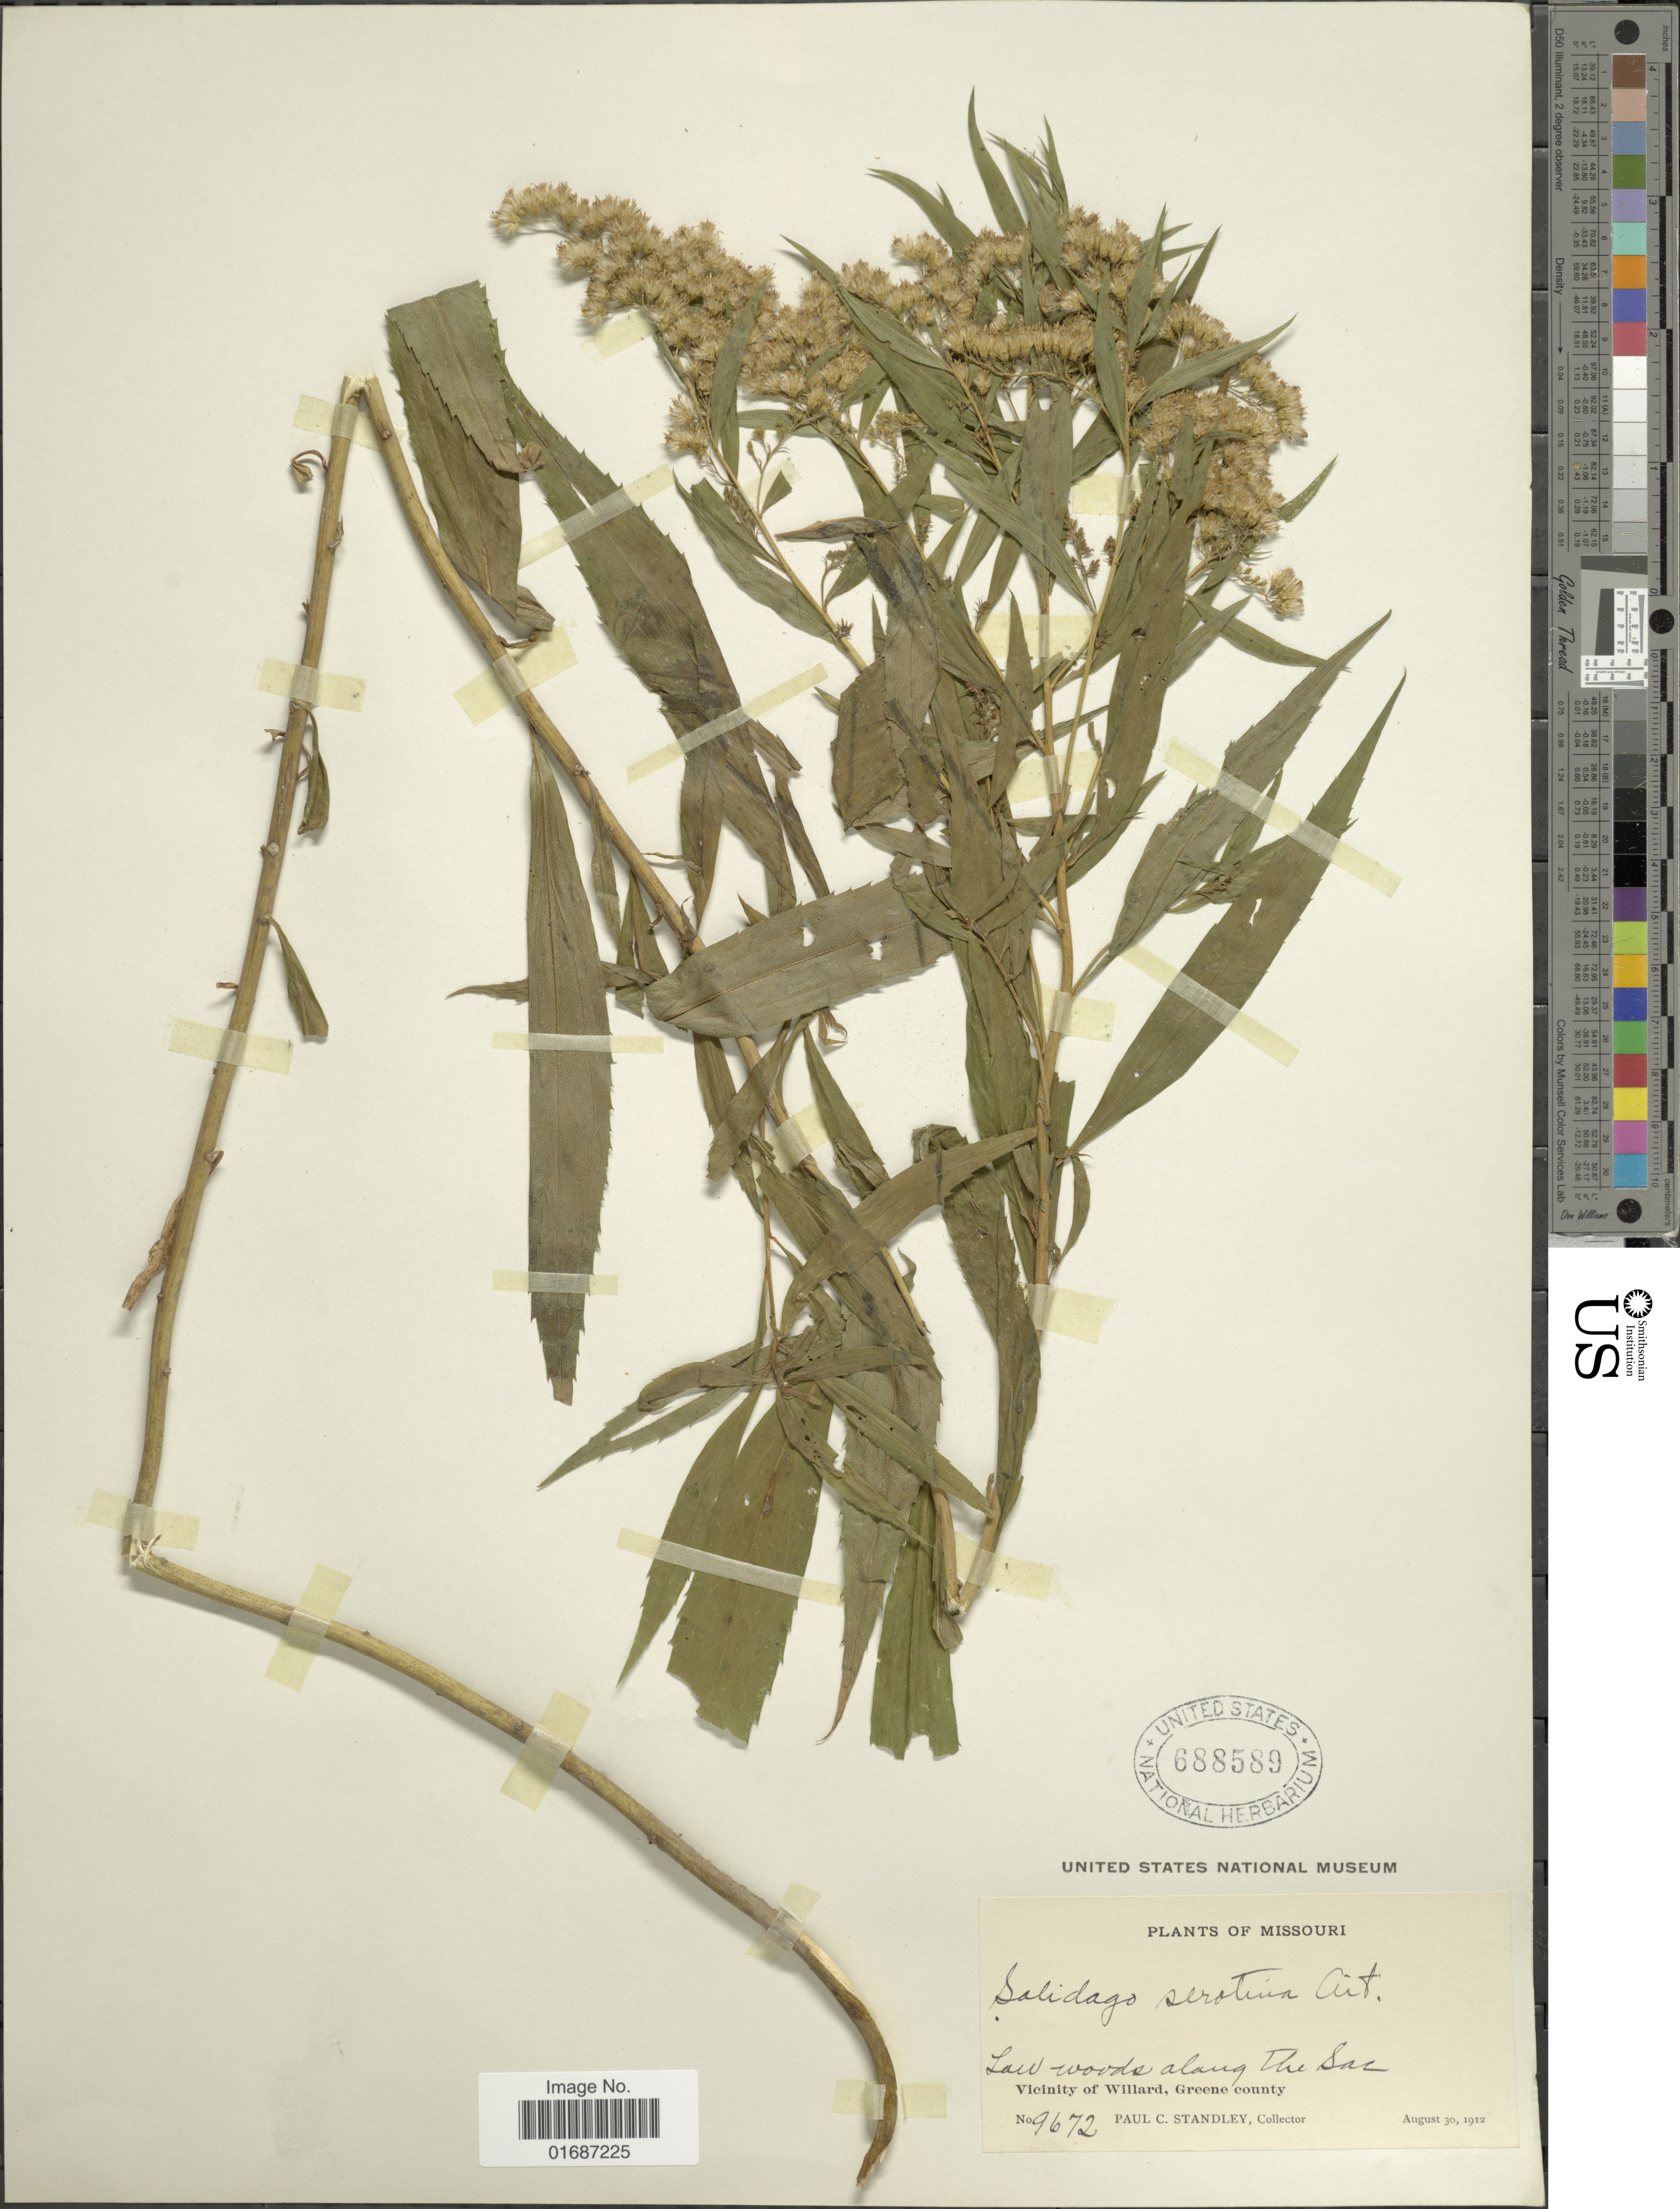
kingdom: Plantae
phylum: Tracheophyta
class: Magnoliopsida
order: Asterales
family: Asteraceae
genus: Solidago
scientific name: Solidago gigantea var. leiophylla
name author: Fernald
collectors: P. C. Standley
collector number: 9672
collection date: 1912-08-30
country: United States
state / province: Missouri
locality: Law woods along the Sac, Vicinity of Willard, Greene County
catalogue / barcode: US 688589